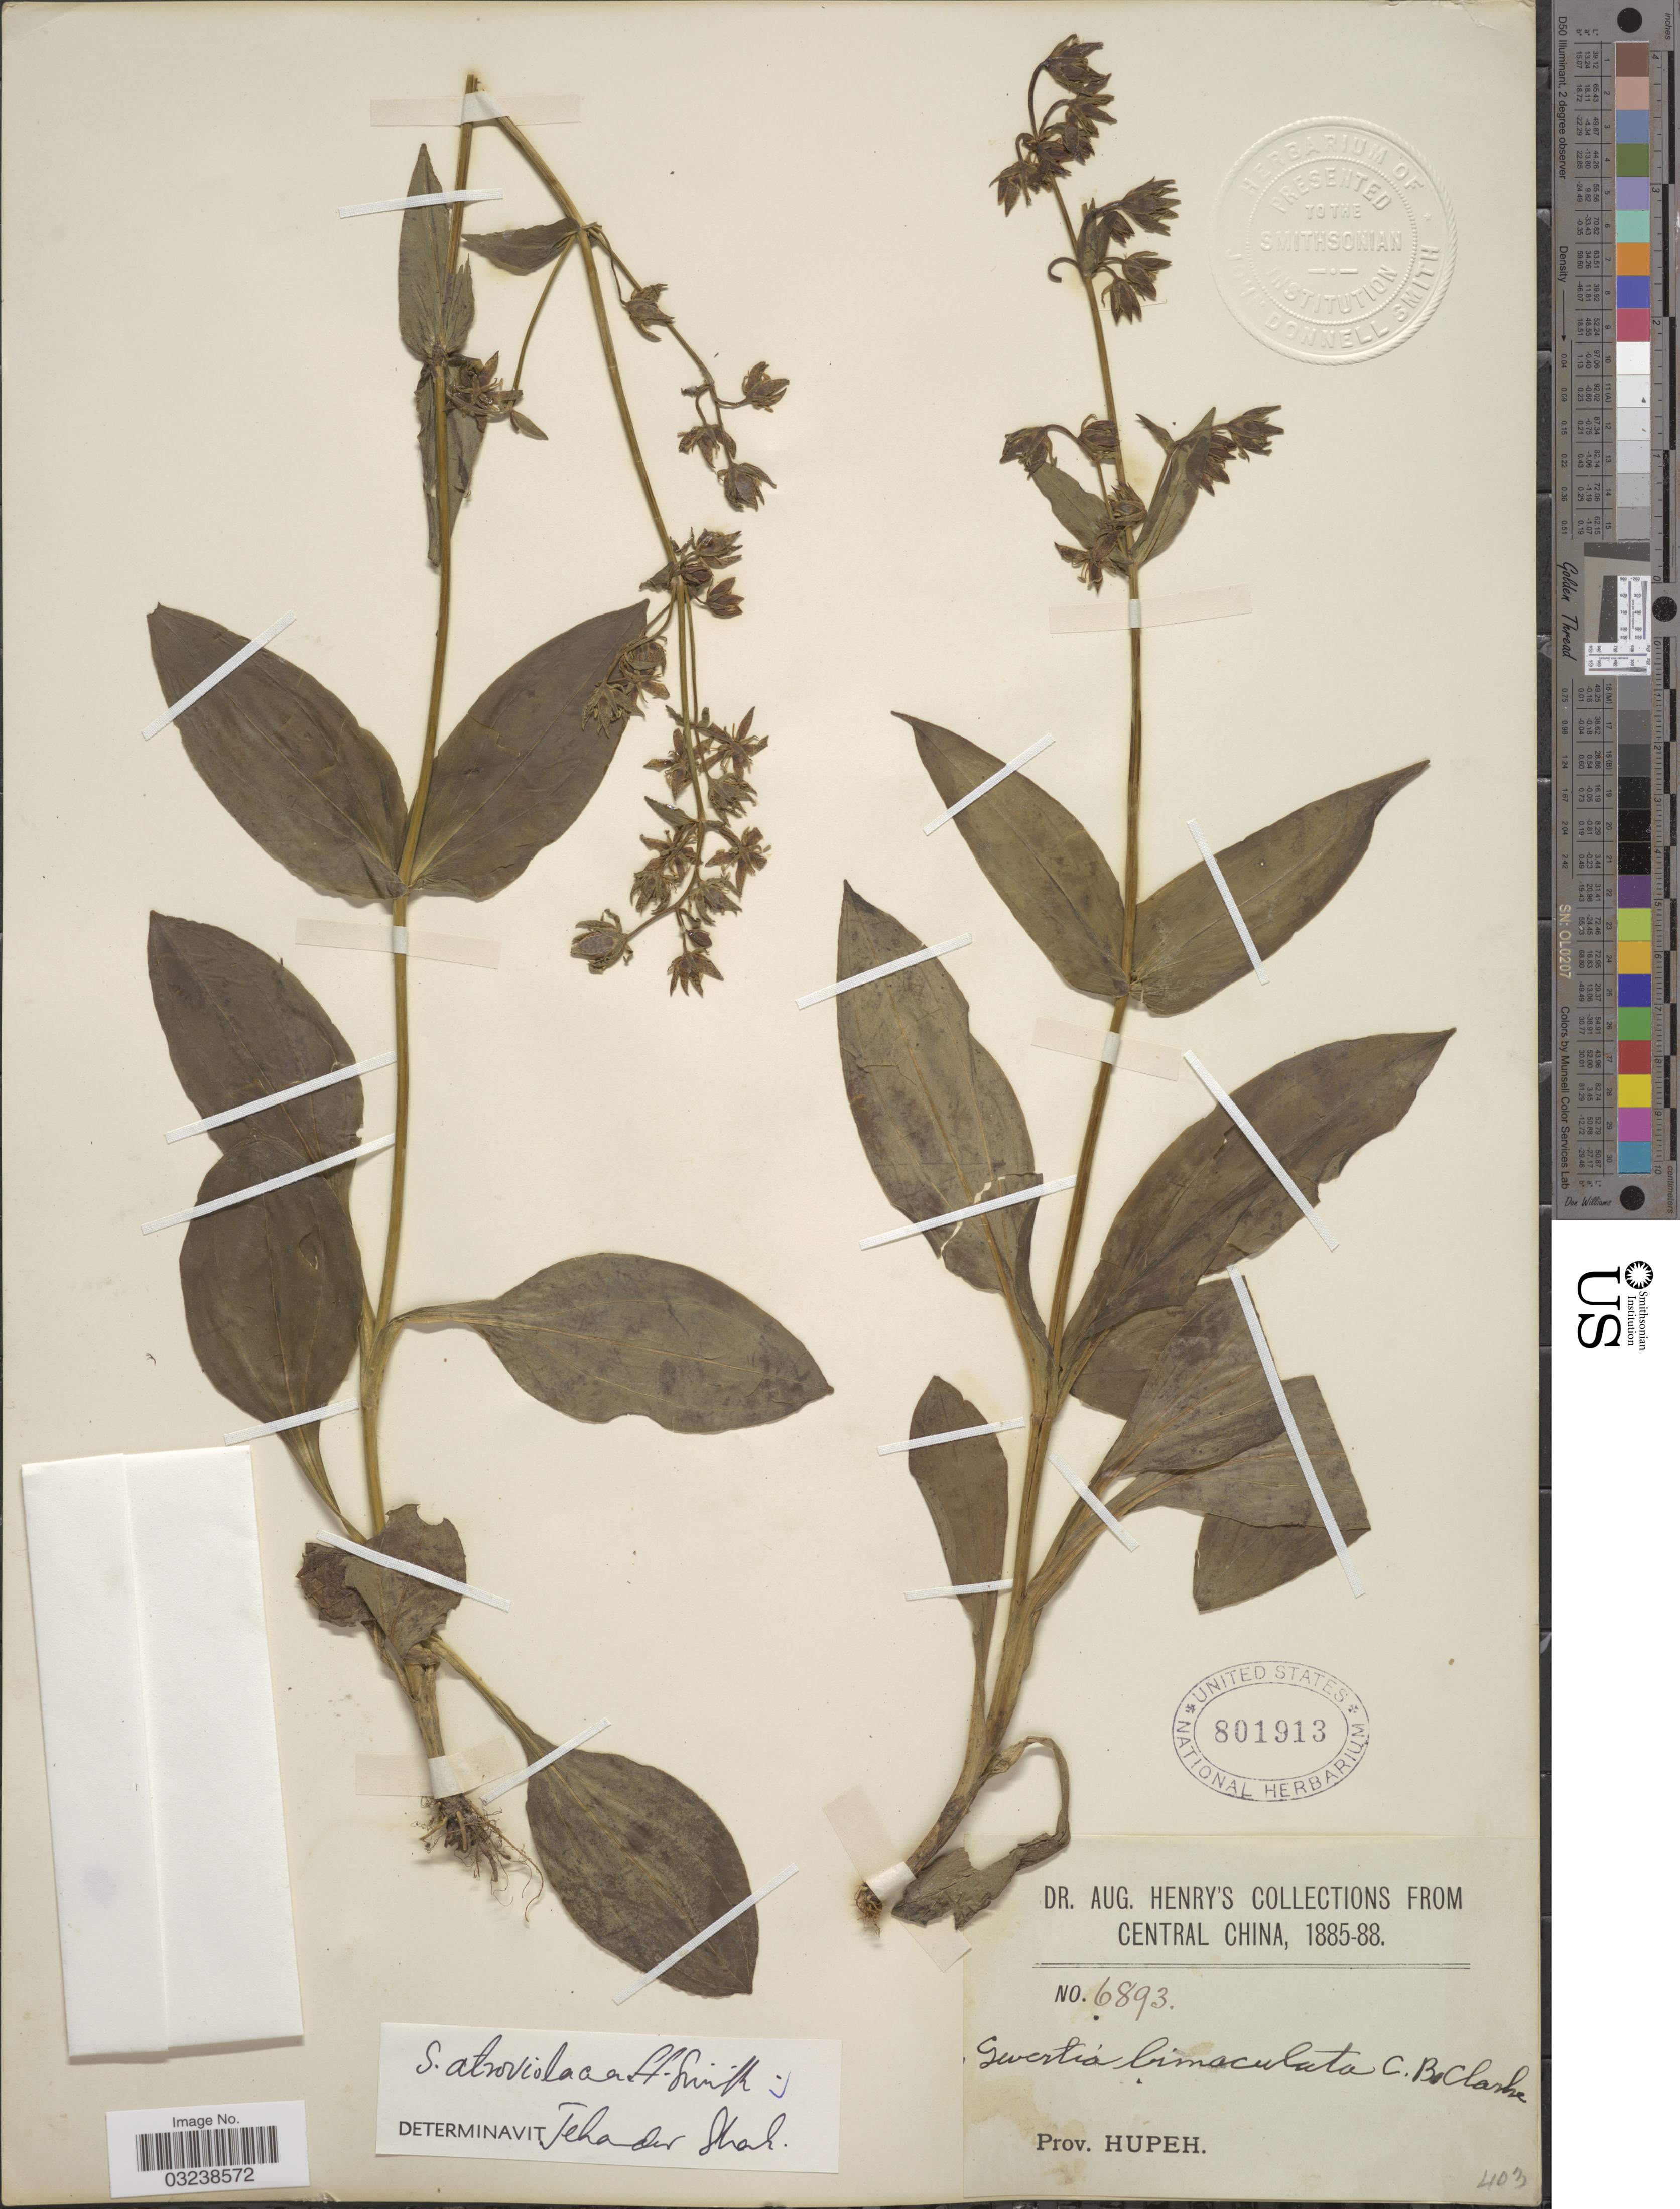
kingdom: Plantae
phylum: Tracheophyta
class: Magnoliopsida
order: Gentianales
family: Gentianaceae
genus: Swertia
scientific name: Swertia atroviolacea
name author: Harry Sm.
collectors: A. Henry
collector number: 6893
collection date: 1885/1888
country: China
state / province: Hubei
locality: Central China. Prov. Hupeh.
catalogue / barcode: US 801913